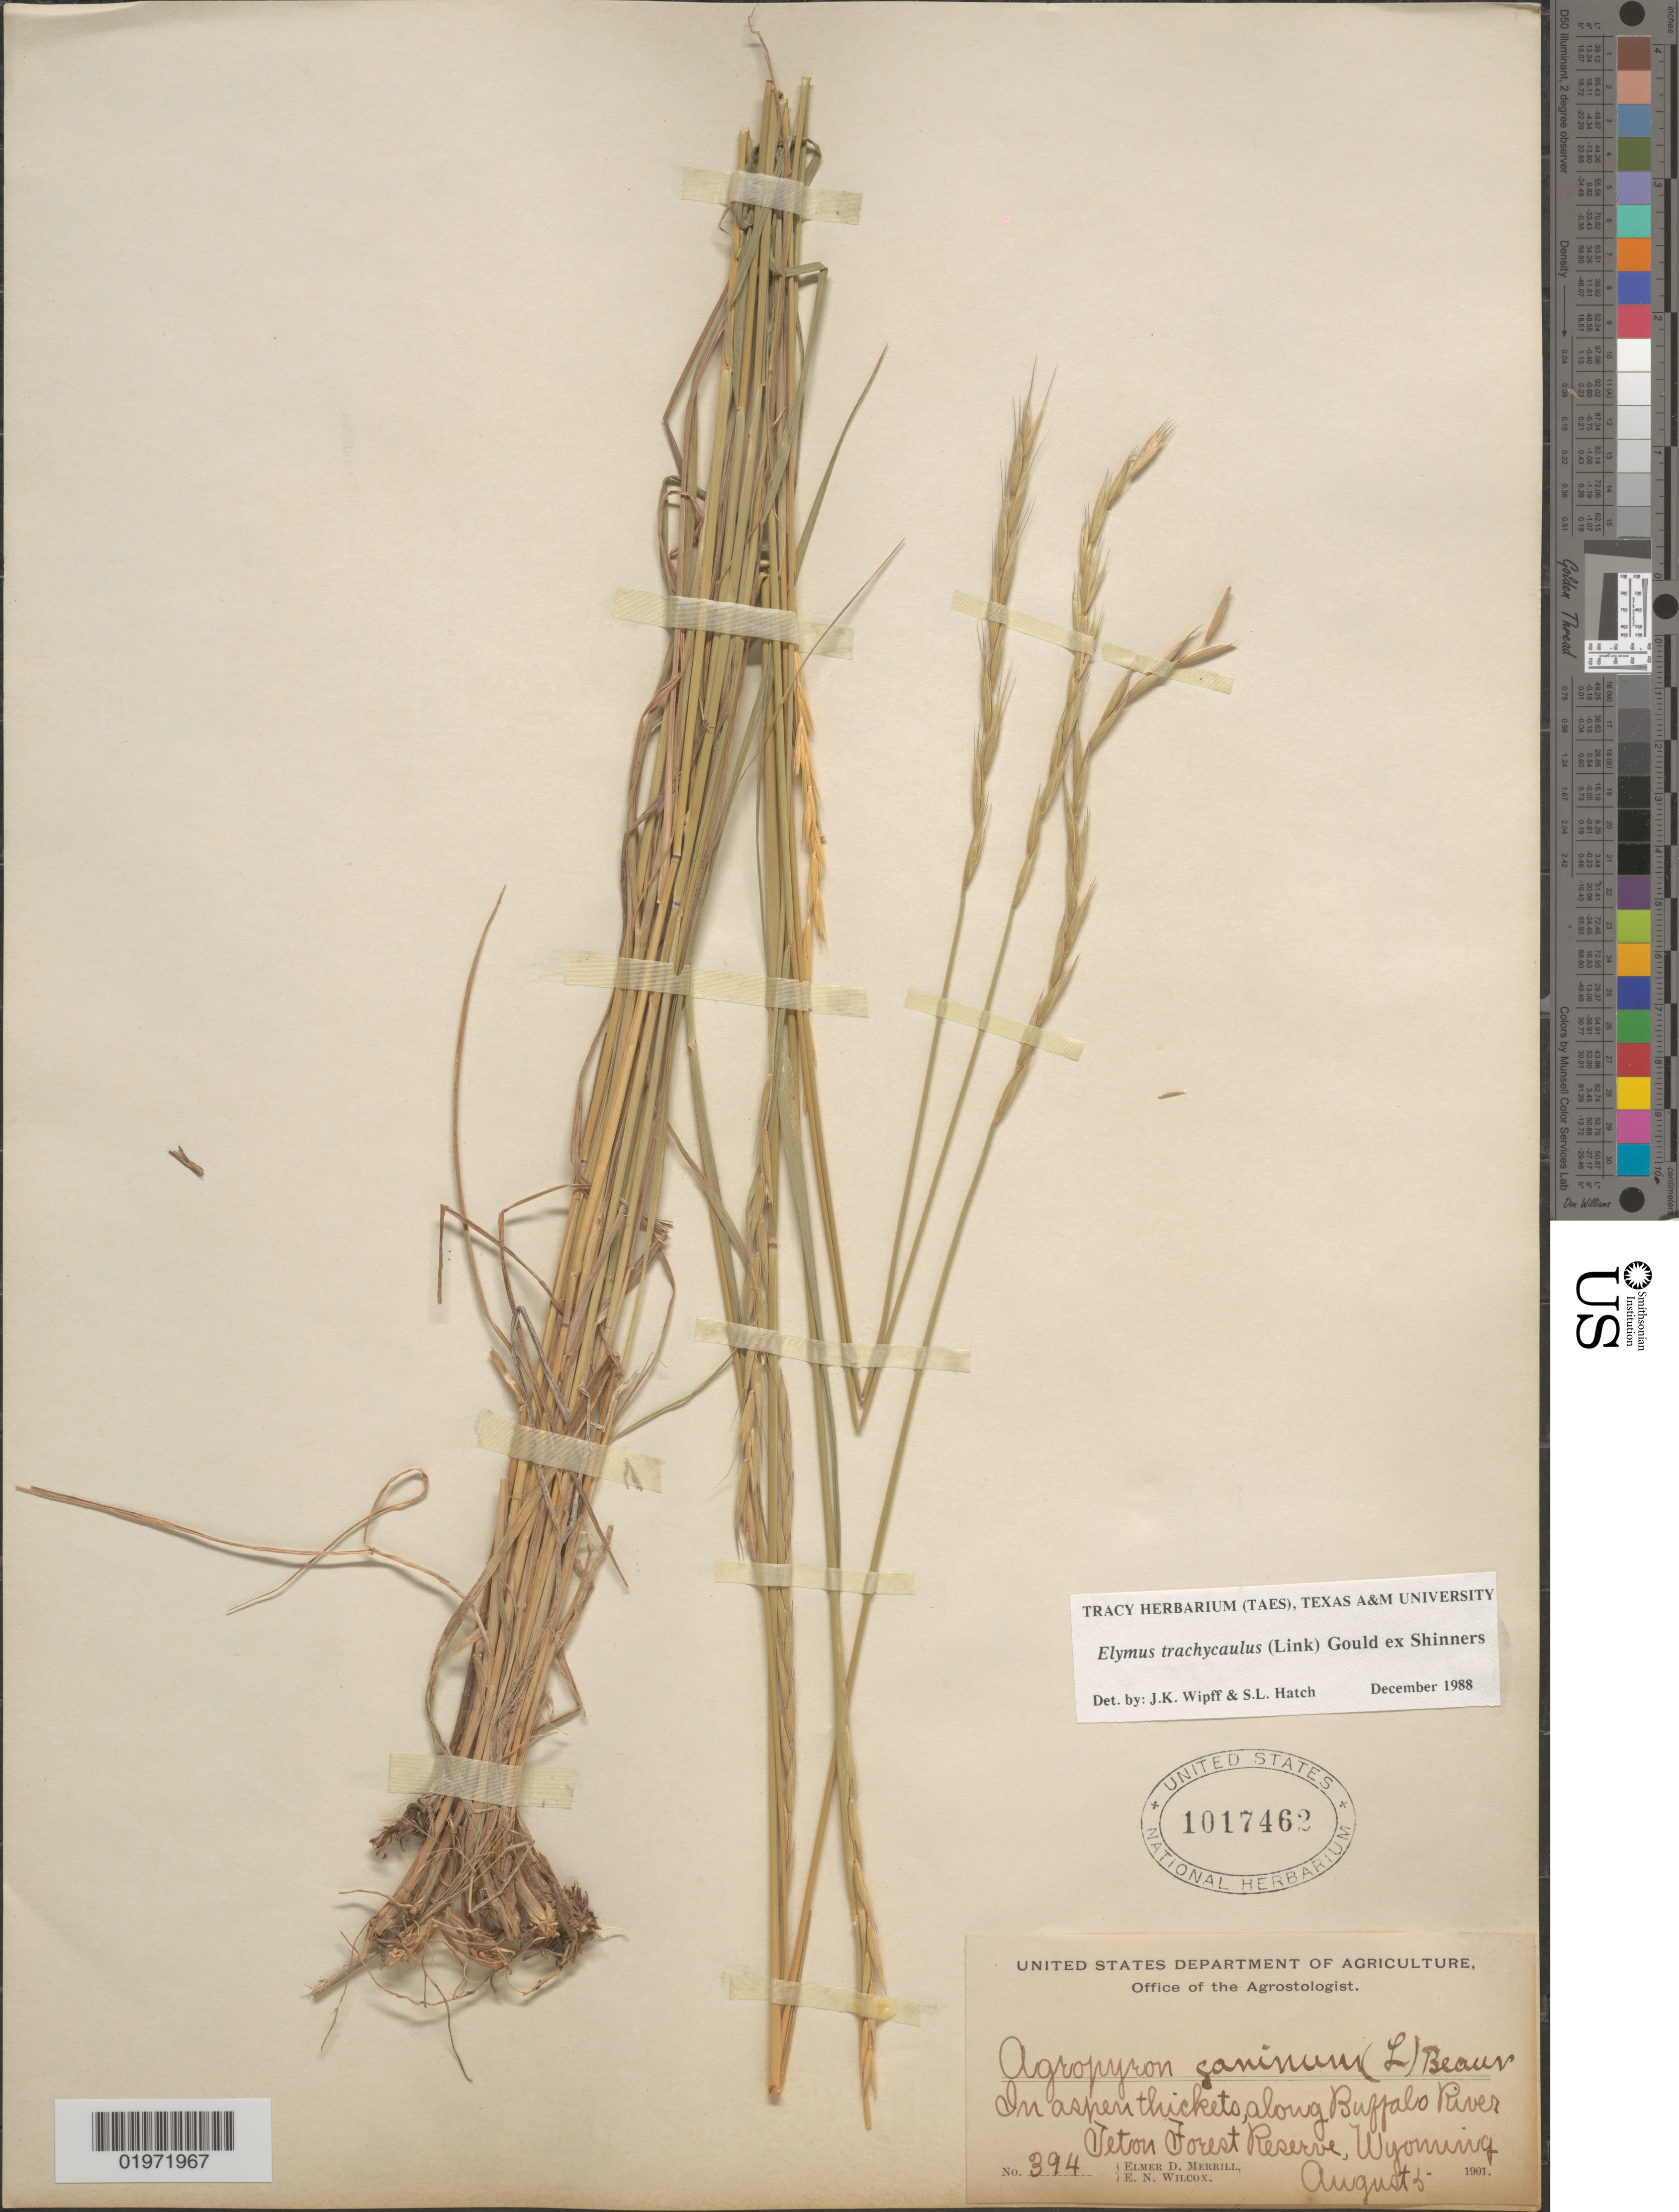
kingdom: Plantae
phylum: Tracheophyta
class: Liliopsida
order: Poales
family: Poaceae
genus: Elymus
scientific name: Elymus trachycaulus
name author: (Link) Gould ex Shinners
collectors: E. D. Merrill & E. Wilcox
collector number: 394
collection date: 1901-08-05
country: United States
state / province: Wyoming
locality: In aspen thickets, along Buffalo River. Teton Forest Reserve.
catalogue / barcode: US 1017462